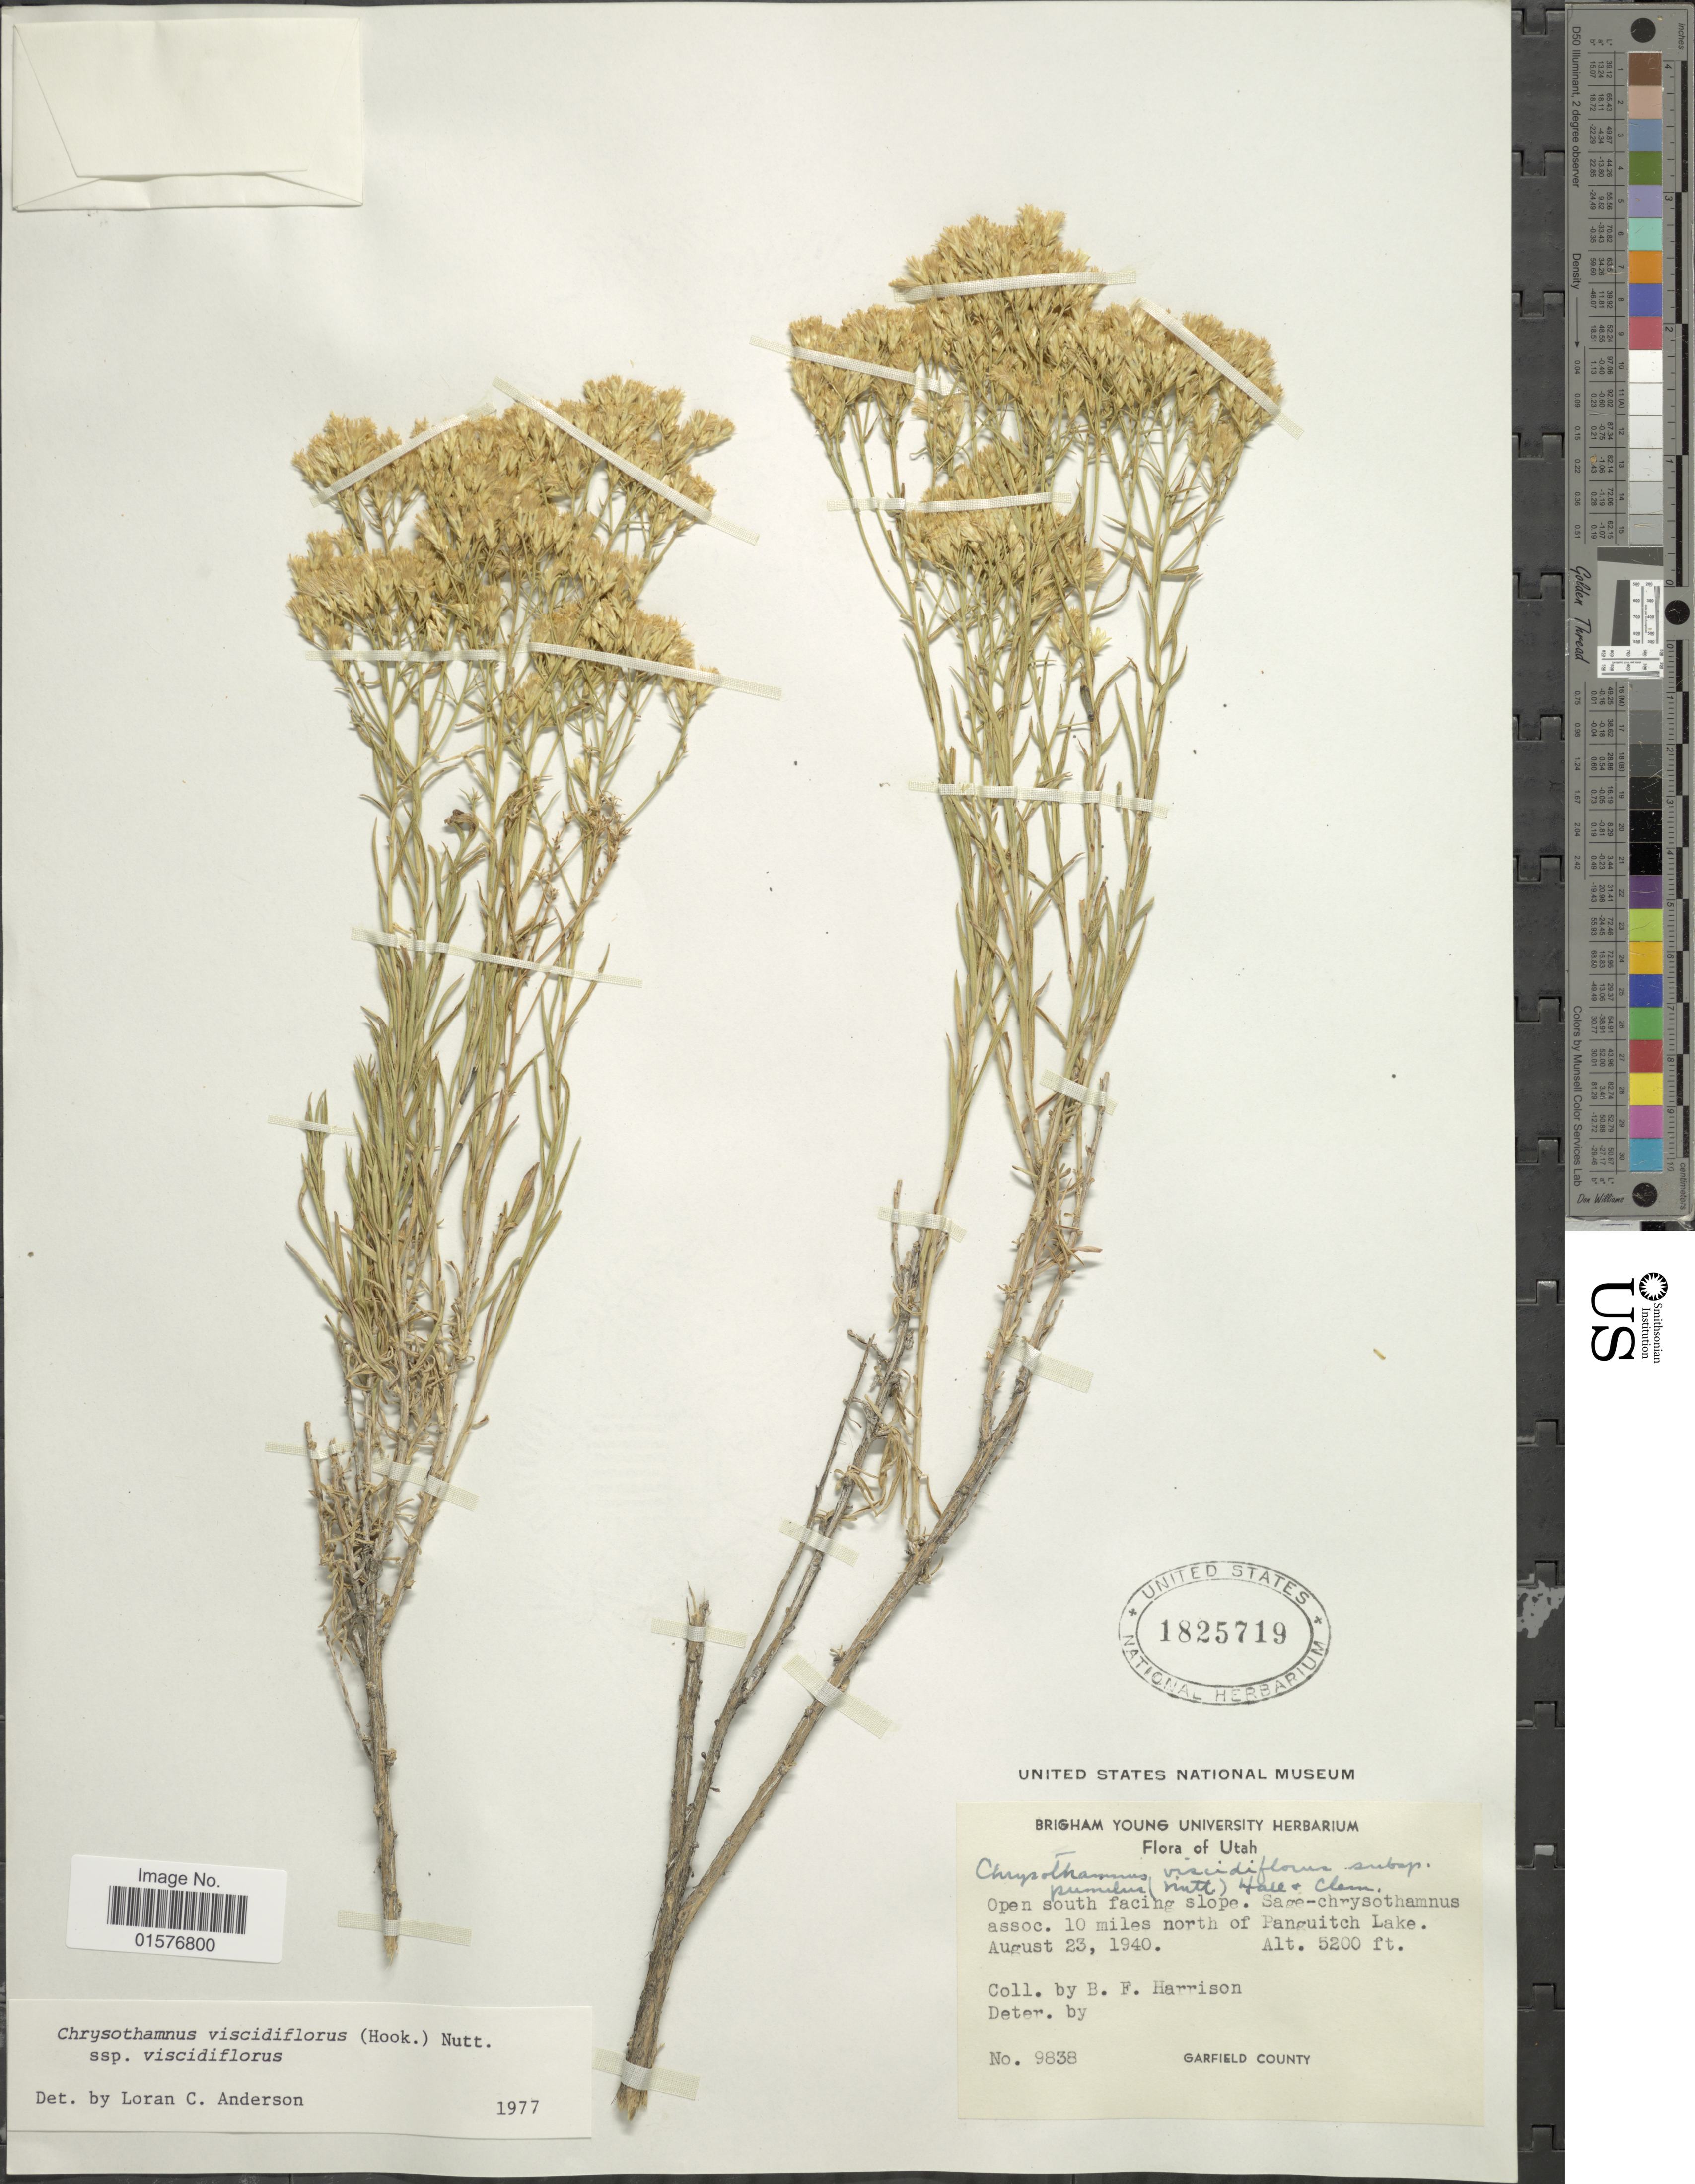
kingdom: Plantae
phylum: Tracheophyta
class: Magnoliopsida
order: Asterales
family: Asteraceae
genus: Chrysothamnus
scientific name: Chrysothamnus viscidiflorus subsp. viscidiflorus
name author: (Hook.) Nutt.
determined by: Urbatsch, Lowell E., Curator (LSU), Louisiana State University (UNITED STATES)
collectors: B. F. Harrison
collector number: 9838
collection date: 1940-08-23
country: United States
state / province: Utah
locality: Open south facing slope, 10 miles north of Panguitch Lake, Garfield County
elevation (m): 1585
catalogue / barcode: US 1825719